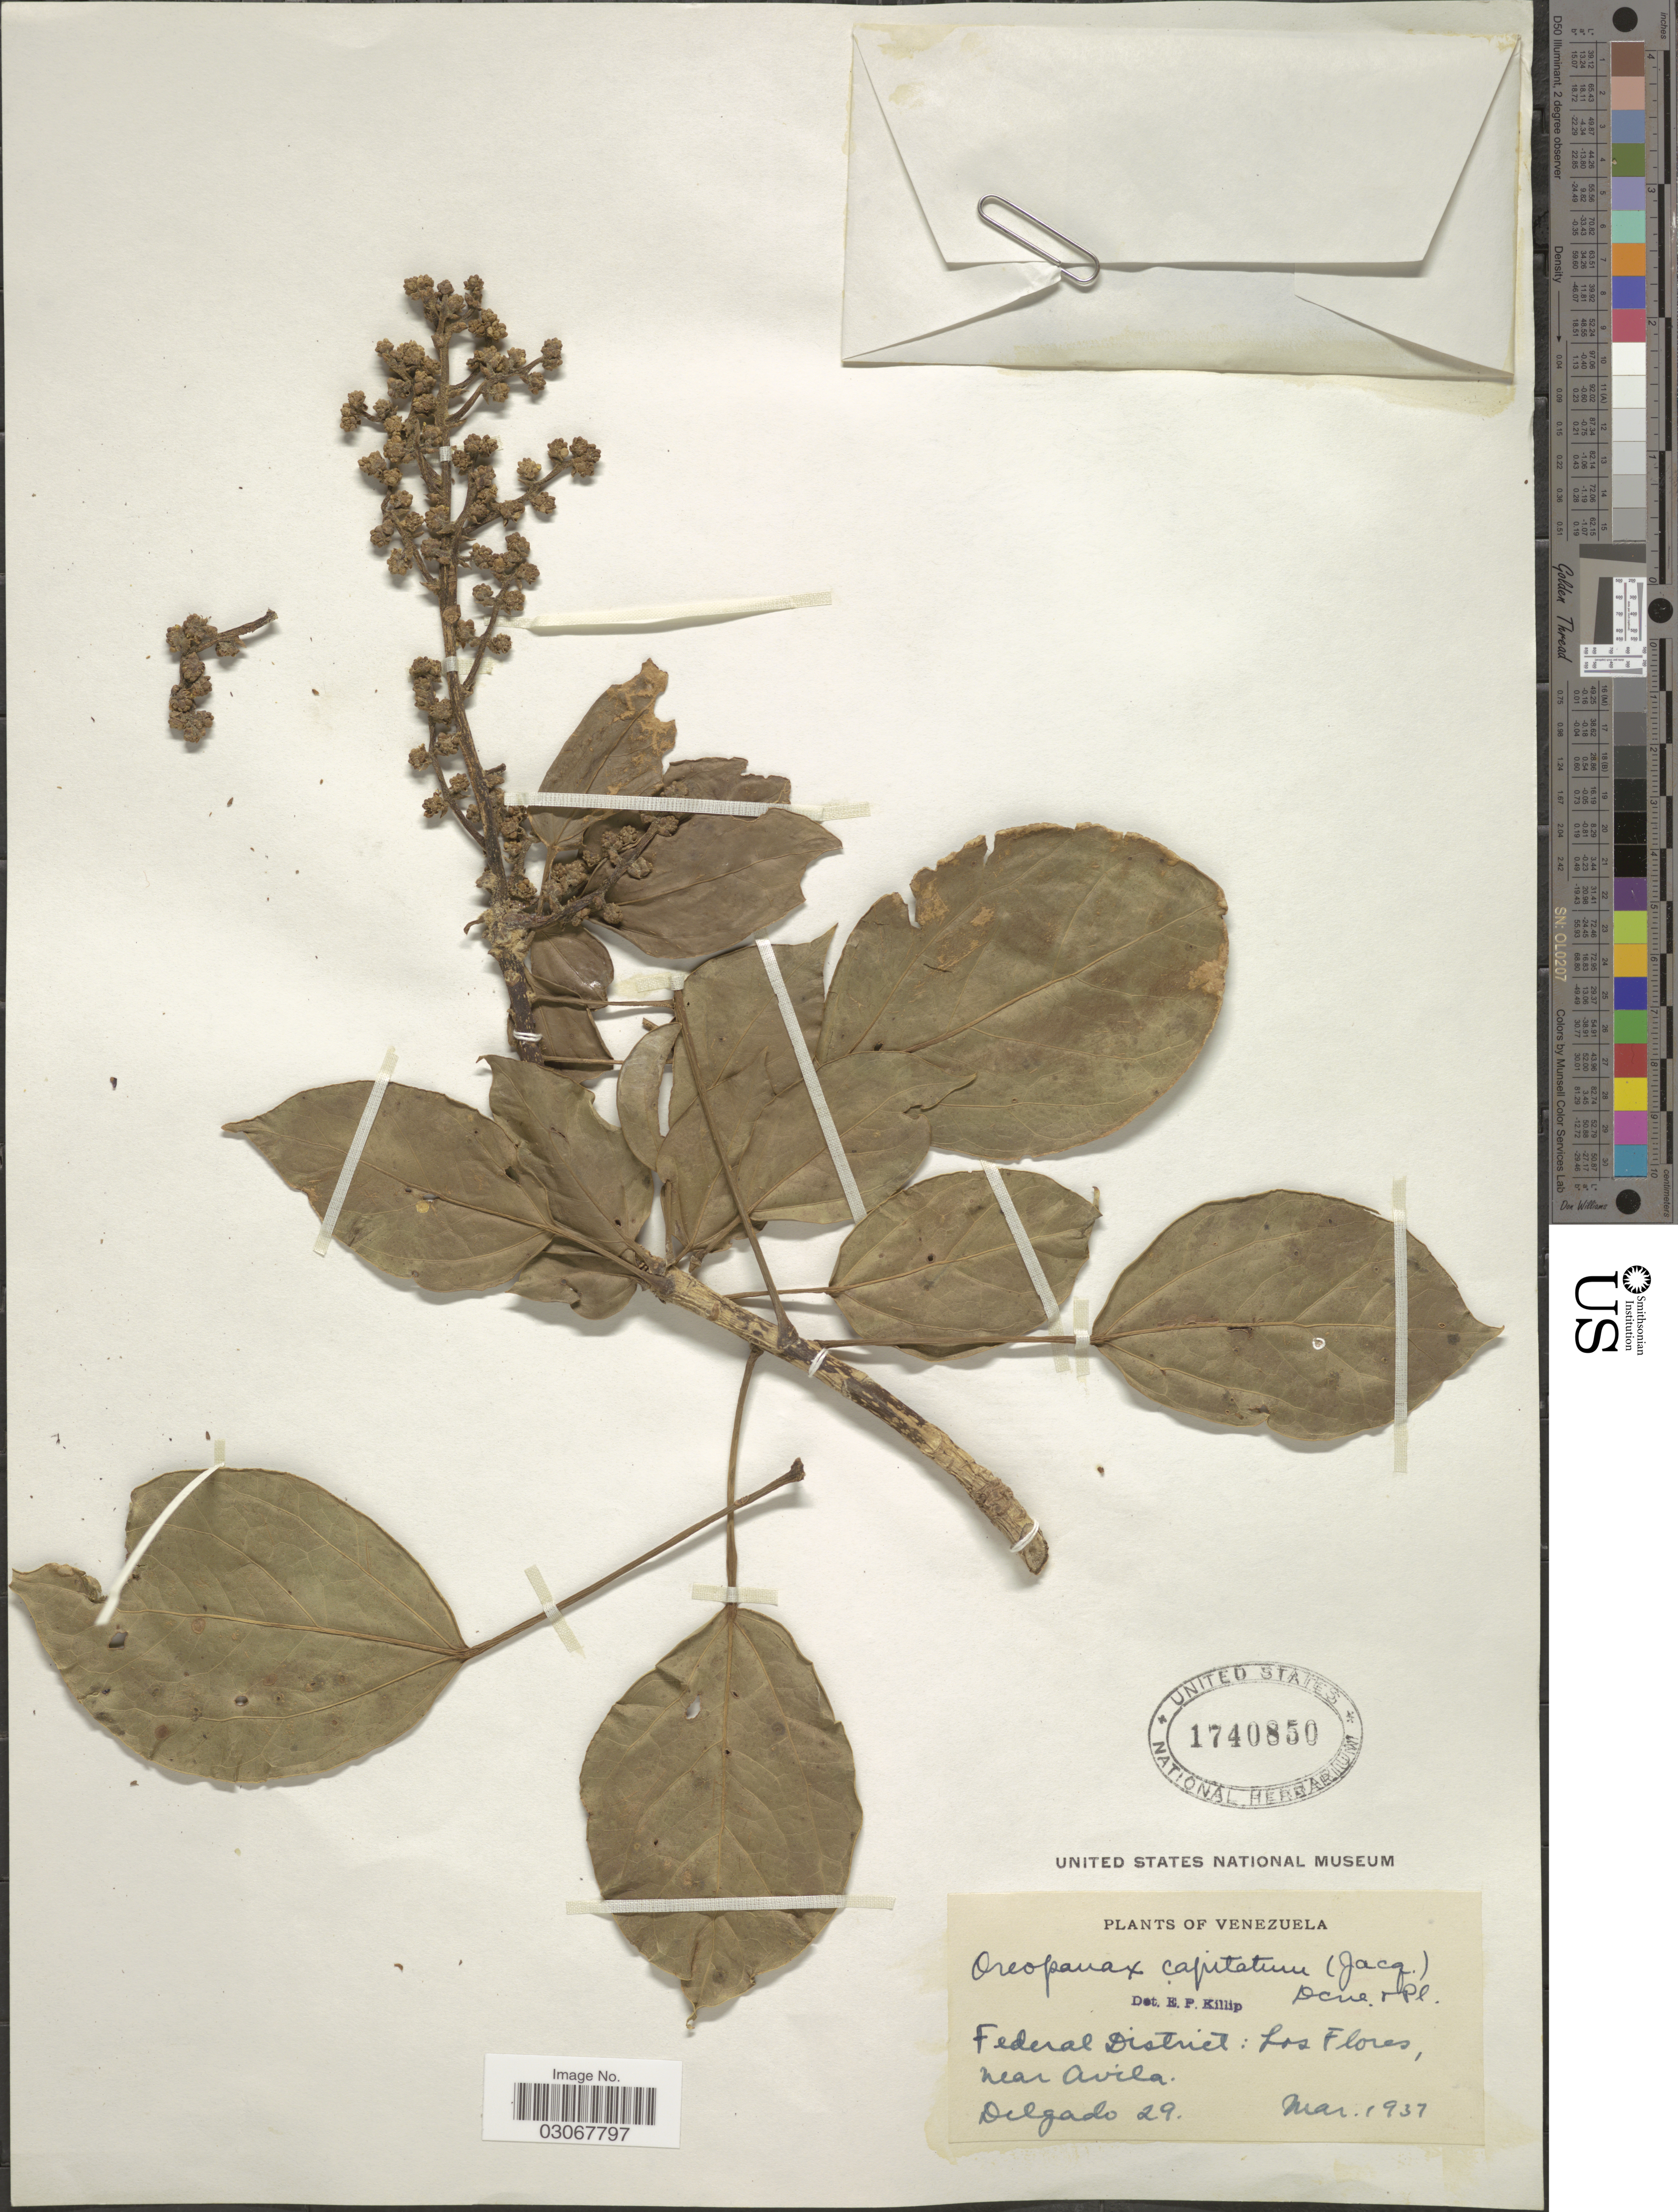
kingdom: Plantae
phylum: Tracheophyta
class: Magnoliopsida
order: Apiales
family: Araliaceae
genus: Oreopanax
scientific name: Oreopanax capitatus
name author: (Jacq.) Decne. & Planch.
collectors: Delgado, --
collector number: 29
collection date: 1937-03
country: Venezuela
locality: Federal District: Los Flores, near Avila.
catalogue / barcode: US 1740850